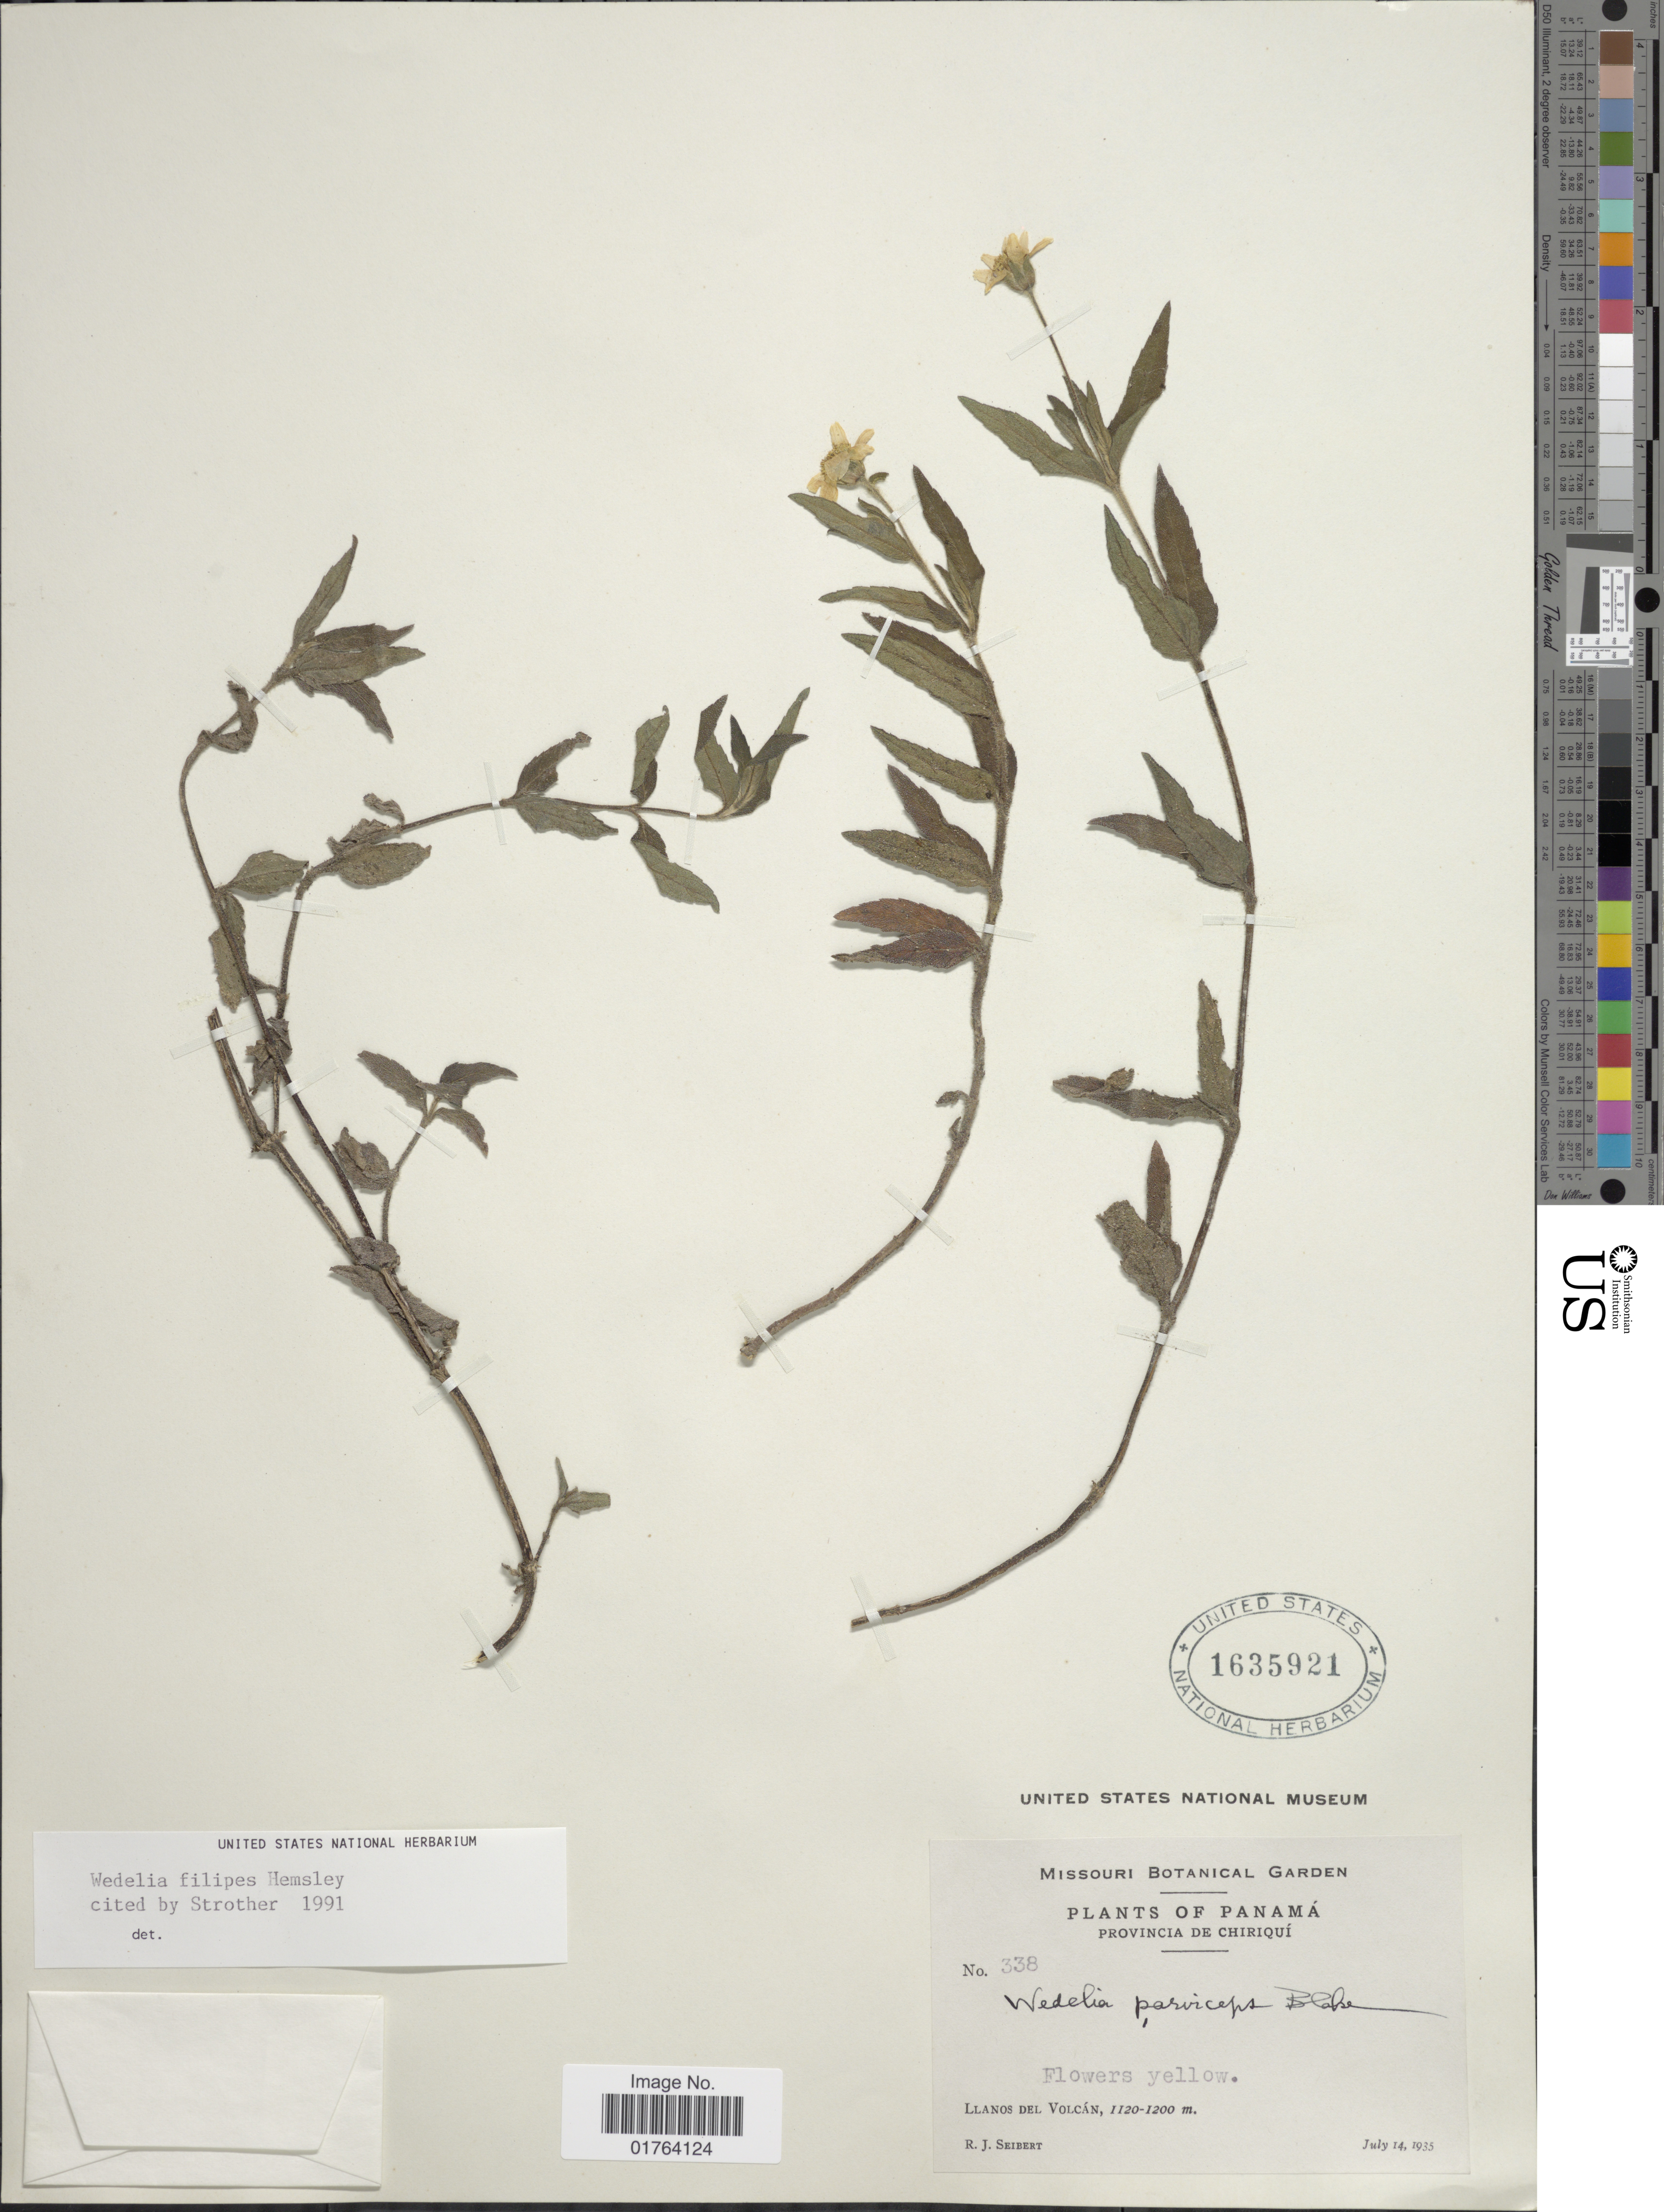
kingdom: Plantae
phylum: Tracheophyta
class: Magnoliopsida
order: Asterales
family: Asteraceae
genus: Wedelia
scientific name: Wedelia filipes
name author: Hemsl.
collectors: R. J. Seibert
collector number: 338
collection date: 1935-07-14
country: Panama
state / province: Chiriqui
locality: Llanos del Volcan.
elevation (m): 1120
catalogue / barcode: US 1635921